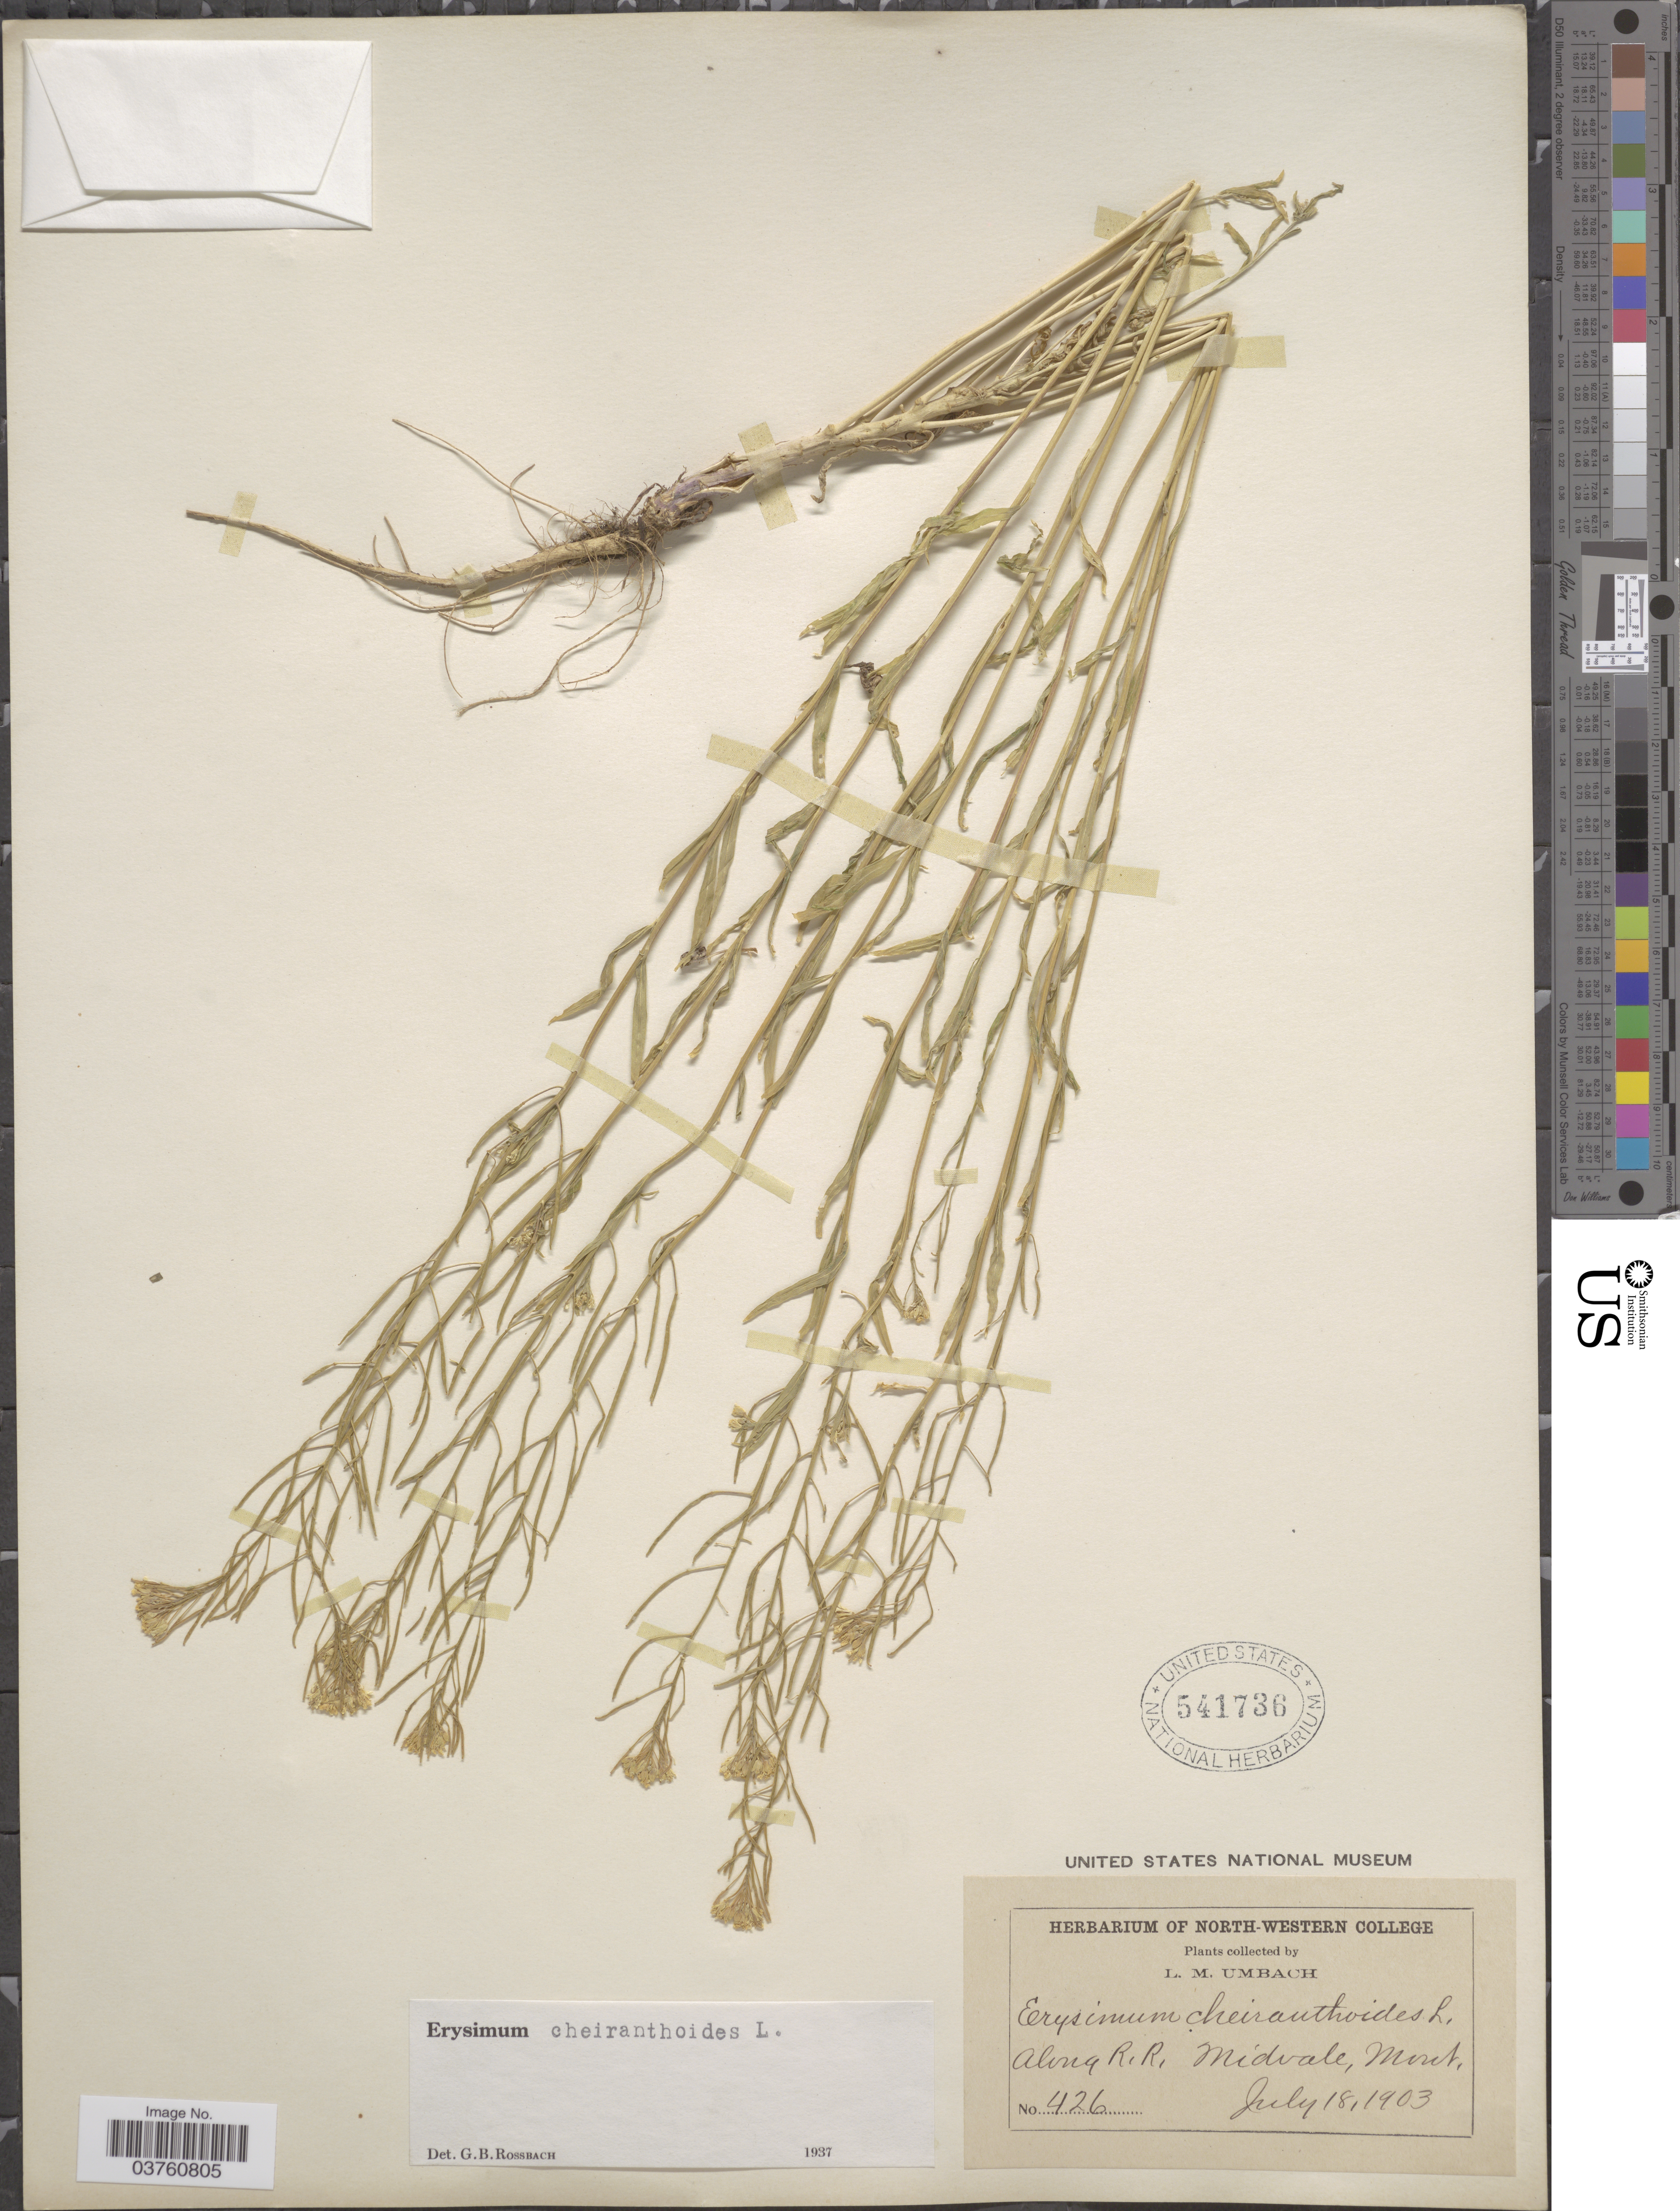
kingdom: Plantae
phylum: Tracheophyta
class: Magnoliopsida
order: Brassicales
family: Brassicaceae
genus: Erysimum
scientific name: Erysimum cheiranthoides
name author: L.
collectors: L. M. Umbach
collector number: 426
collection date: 1903-07-18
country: United States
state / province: Montana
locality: Along R.R. Midvale.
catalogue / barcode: US 541736